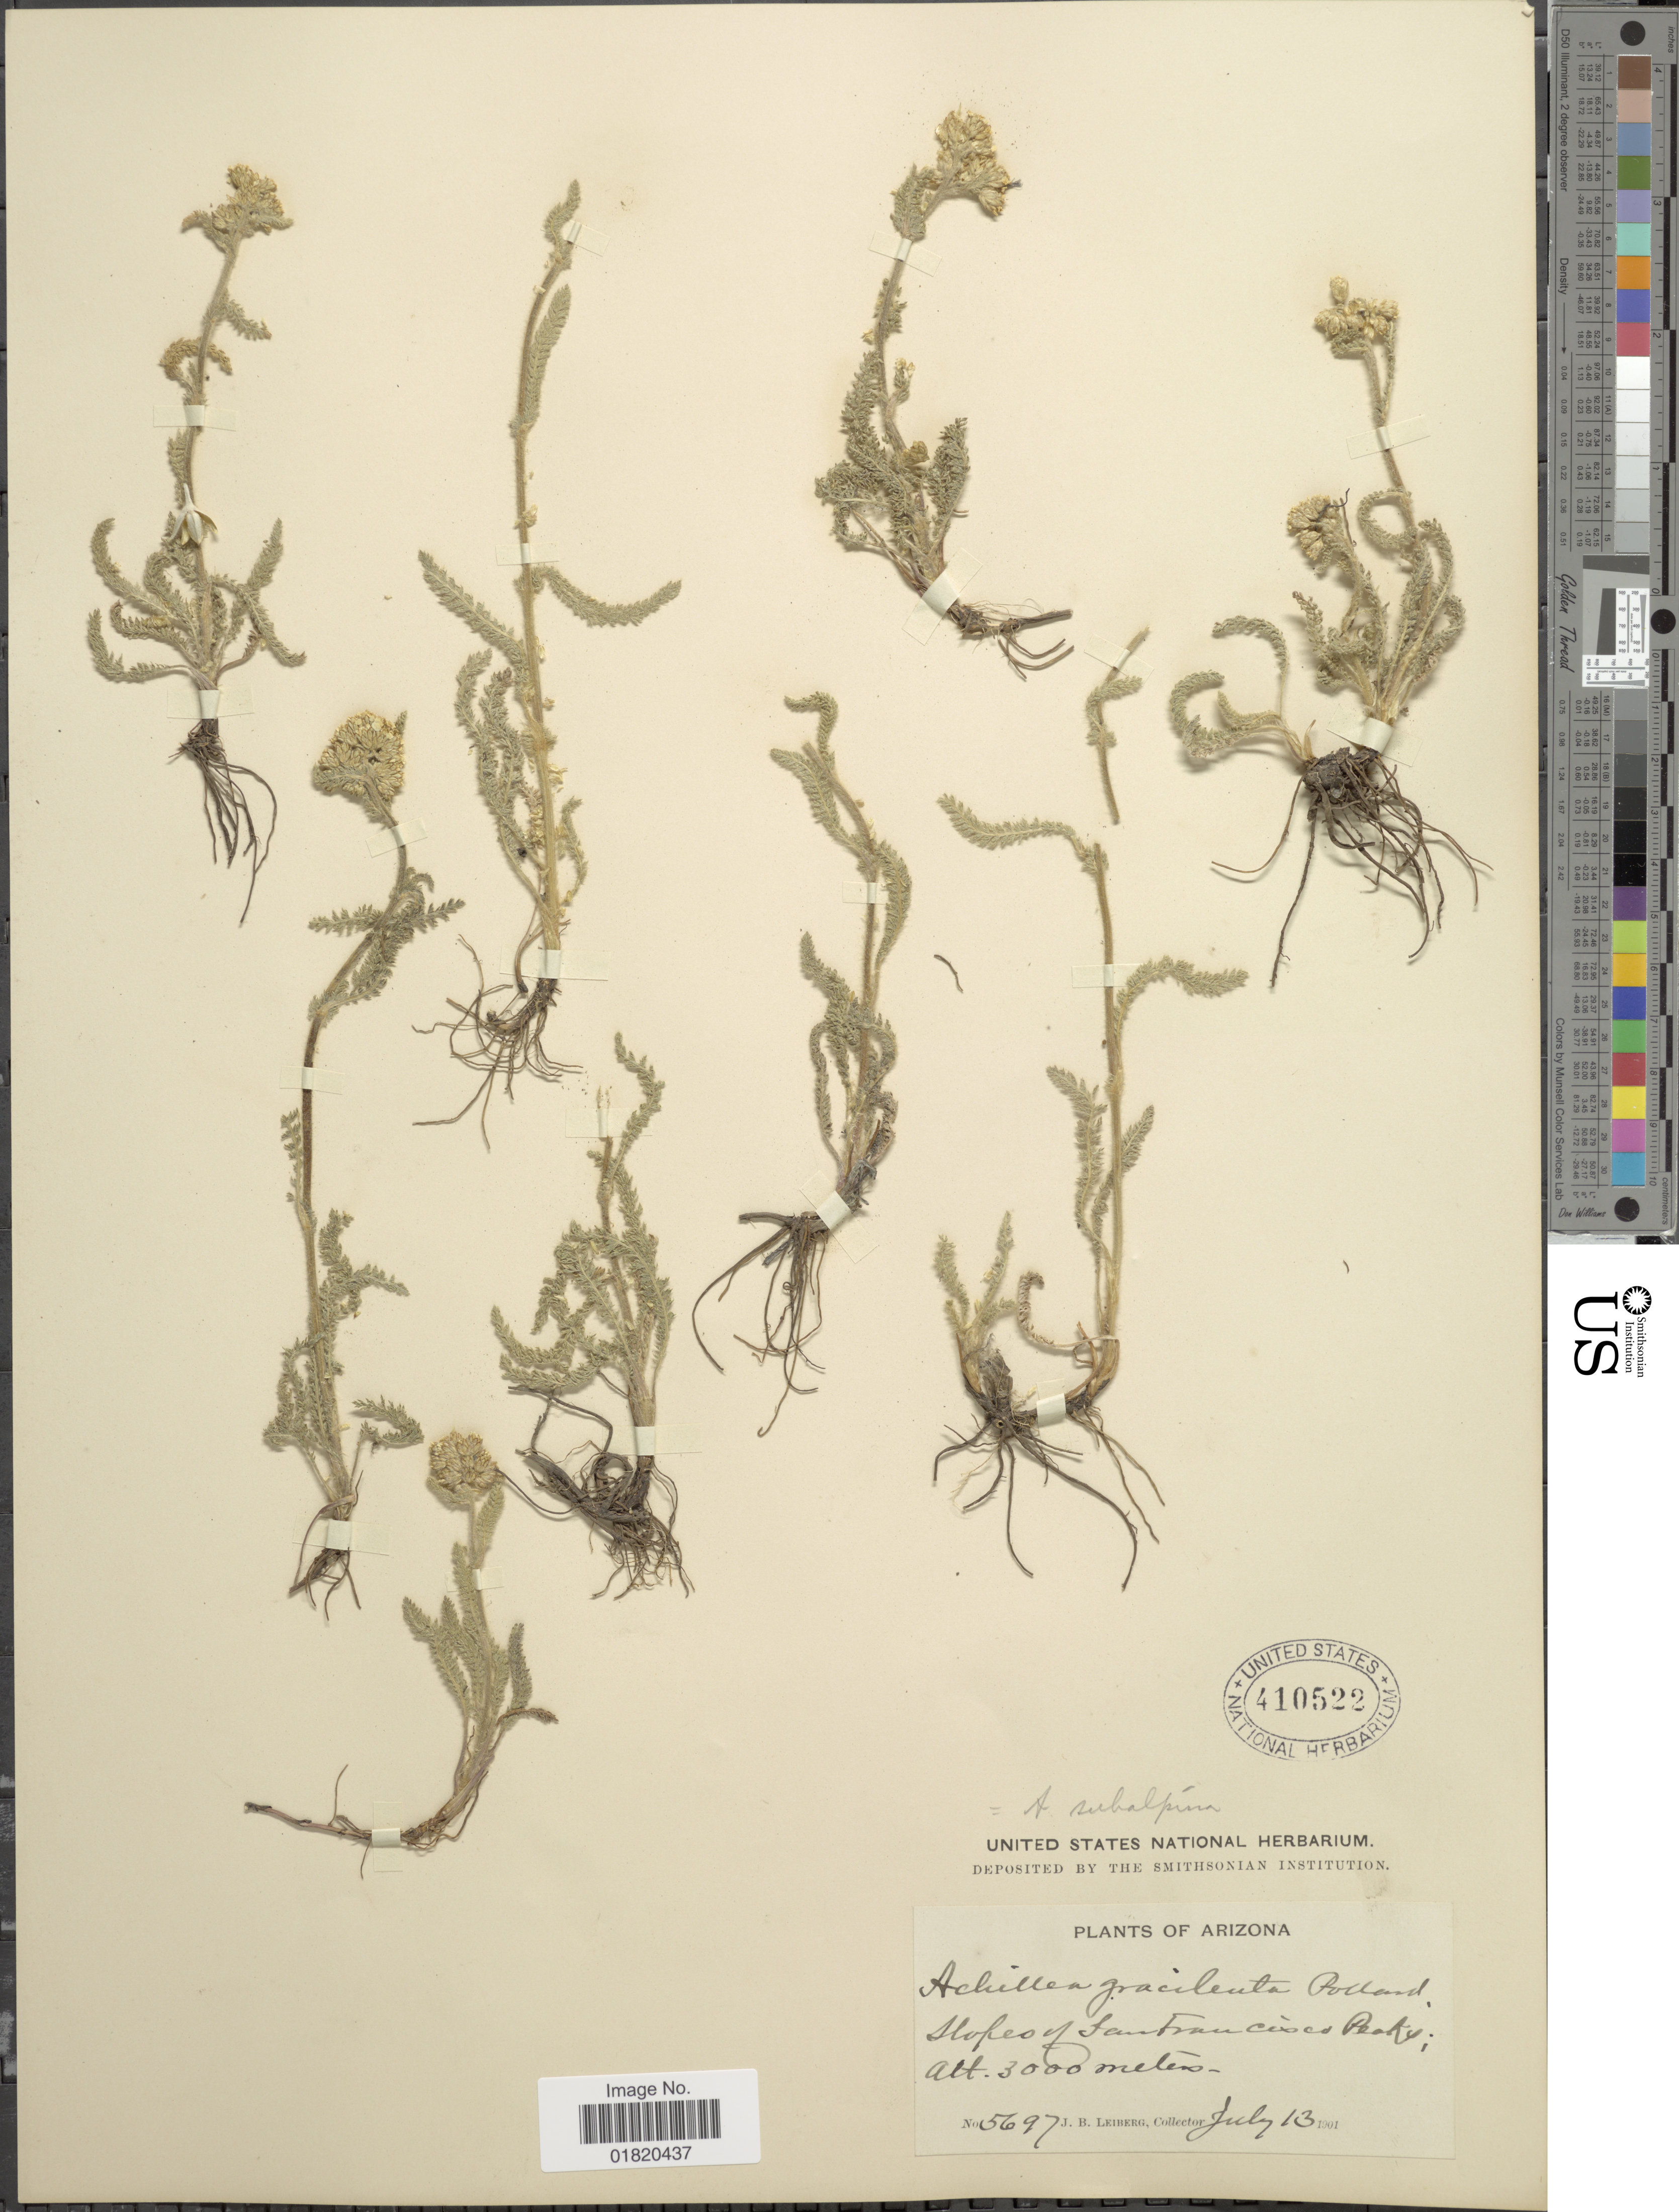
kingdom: Plantae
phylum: Tracheophyta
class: Magnoliopsida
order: Asterales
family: Asteraceae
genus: Achillea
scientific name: Achillea subalpina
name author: Greene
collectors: J. B. Leiberg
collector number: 5697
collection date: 1901-07-13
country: United States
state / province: Arizona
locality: Slopes of San Francisco Peaks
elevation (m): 3000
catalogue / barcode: US 410522